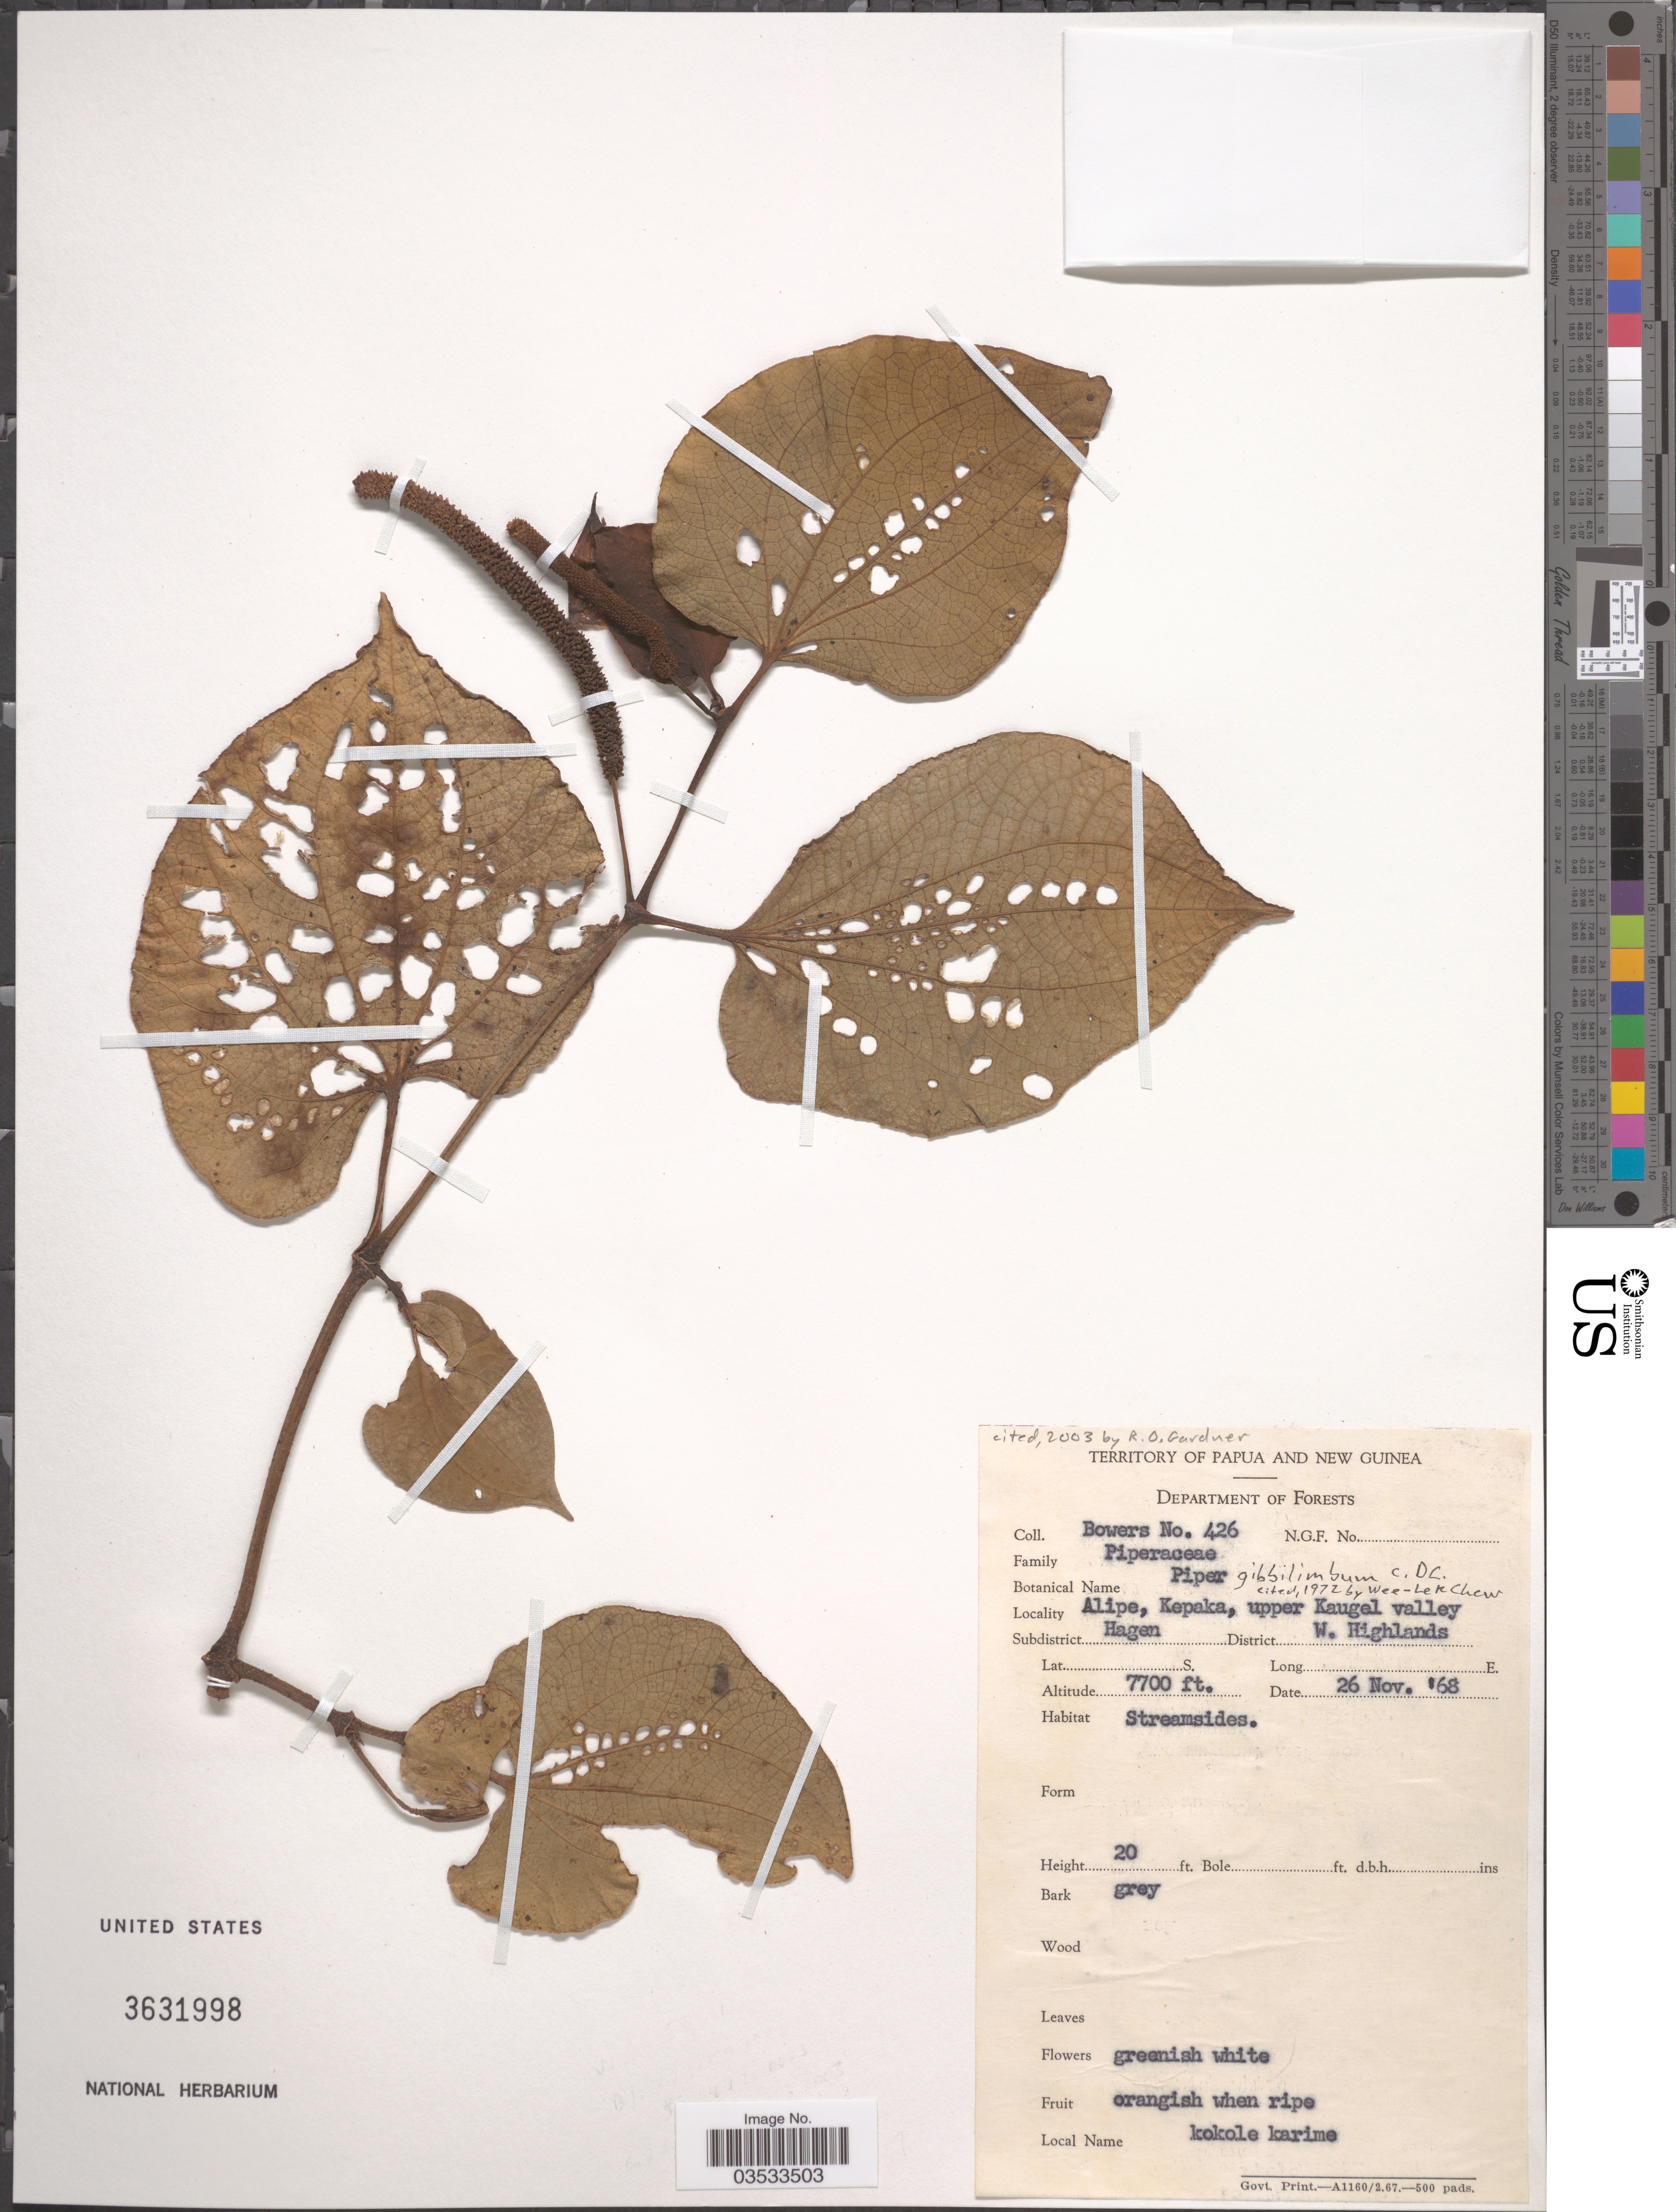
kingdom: Plantae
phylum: Tracheophyta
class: Magnoliopsida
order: Piperales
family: Piperaceae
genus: Piper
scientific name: Piper gibbilimbum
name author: C. DC.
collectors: -. Bowers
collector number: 426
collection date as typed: Transcribed d/m/y: 26/11/68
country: Papua New Guinea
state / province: Western Highlands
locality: Alipe, Kepaka, upper Kaugel valley. Subdistrict Hagen. District W. Highlands.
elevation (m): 2347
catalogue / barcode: US 3631998